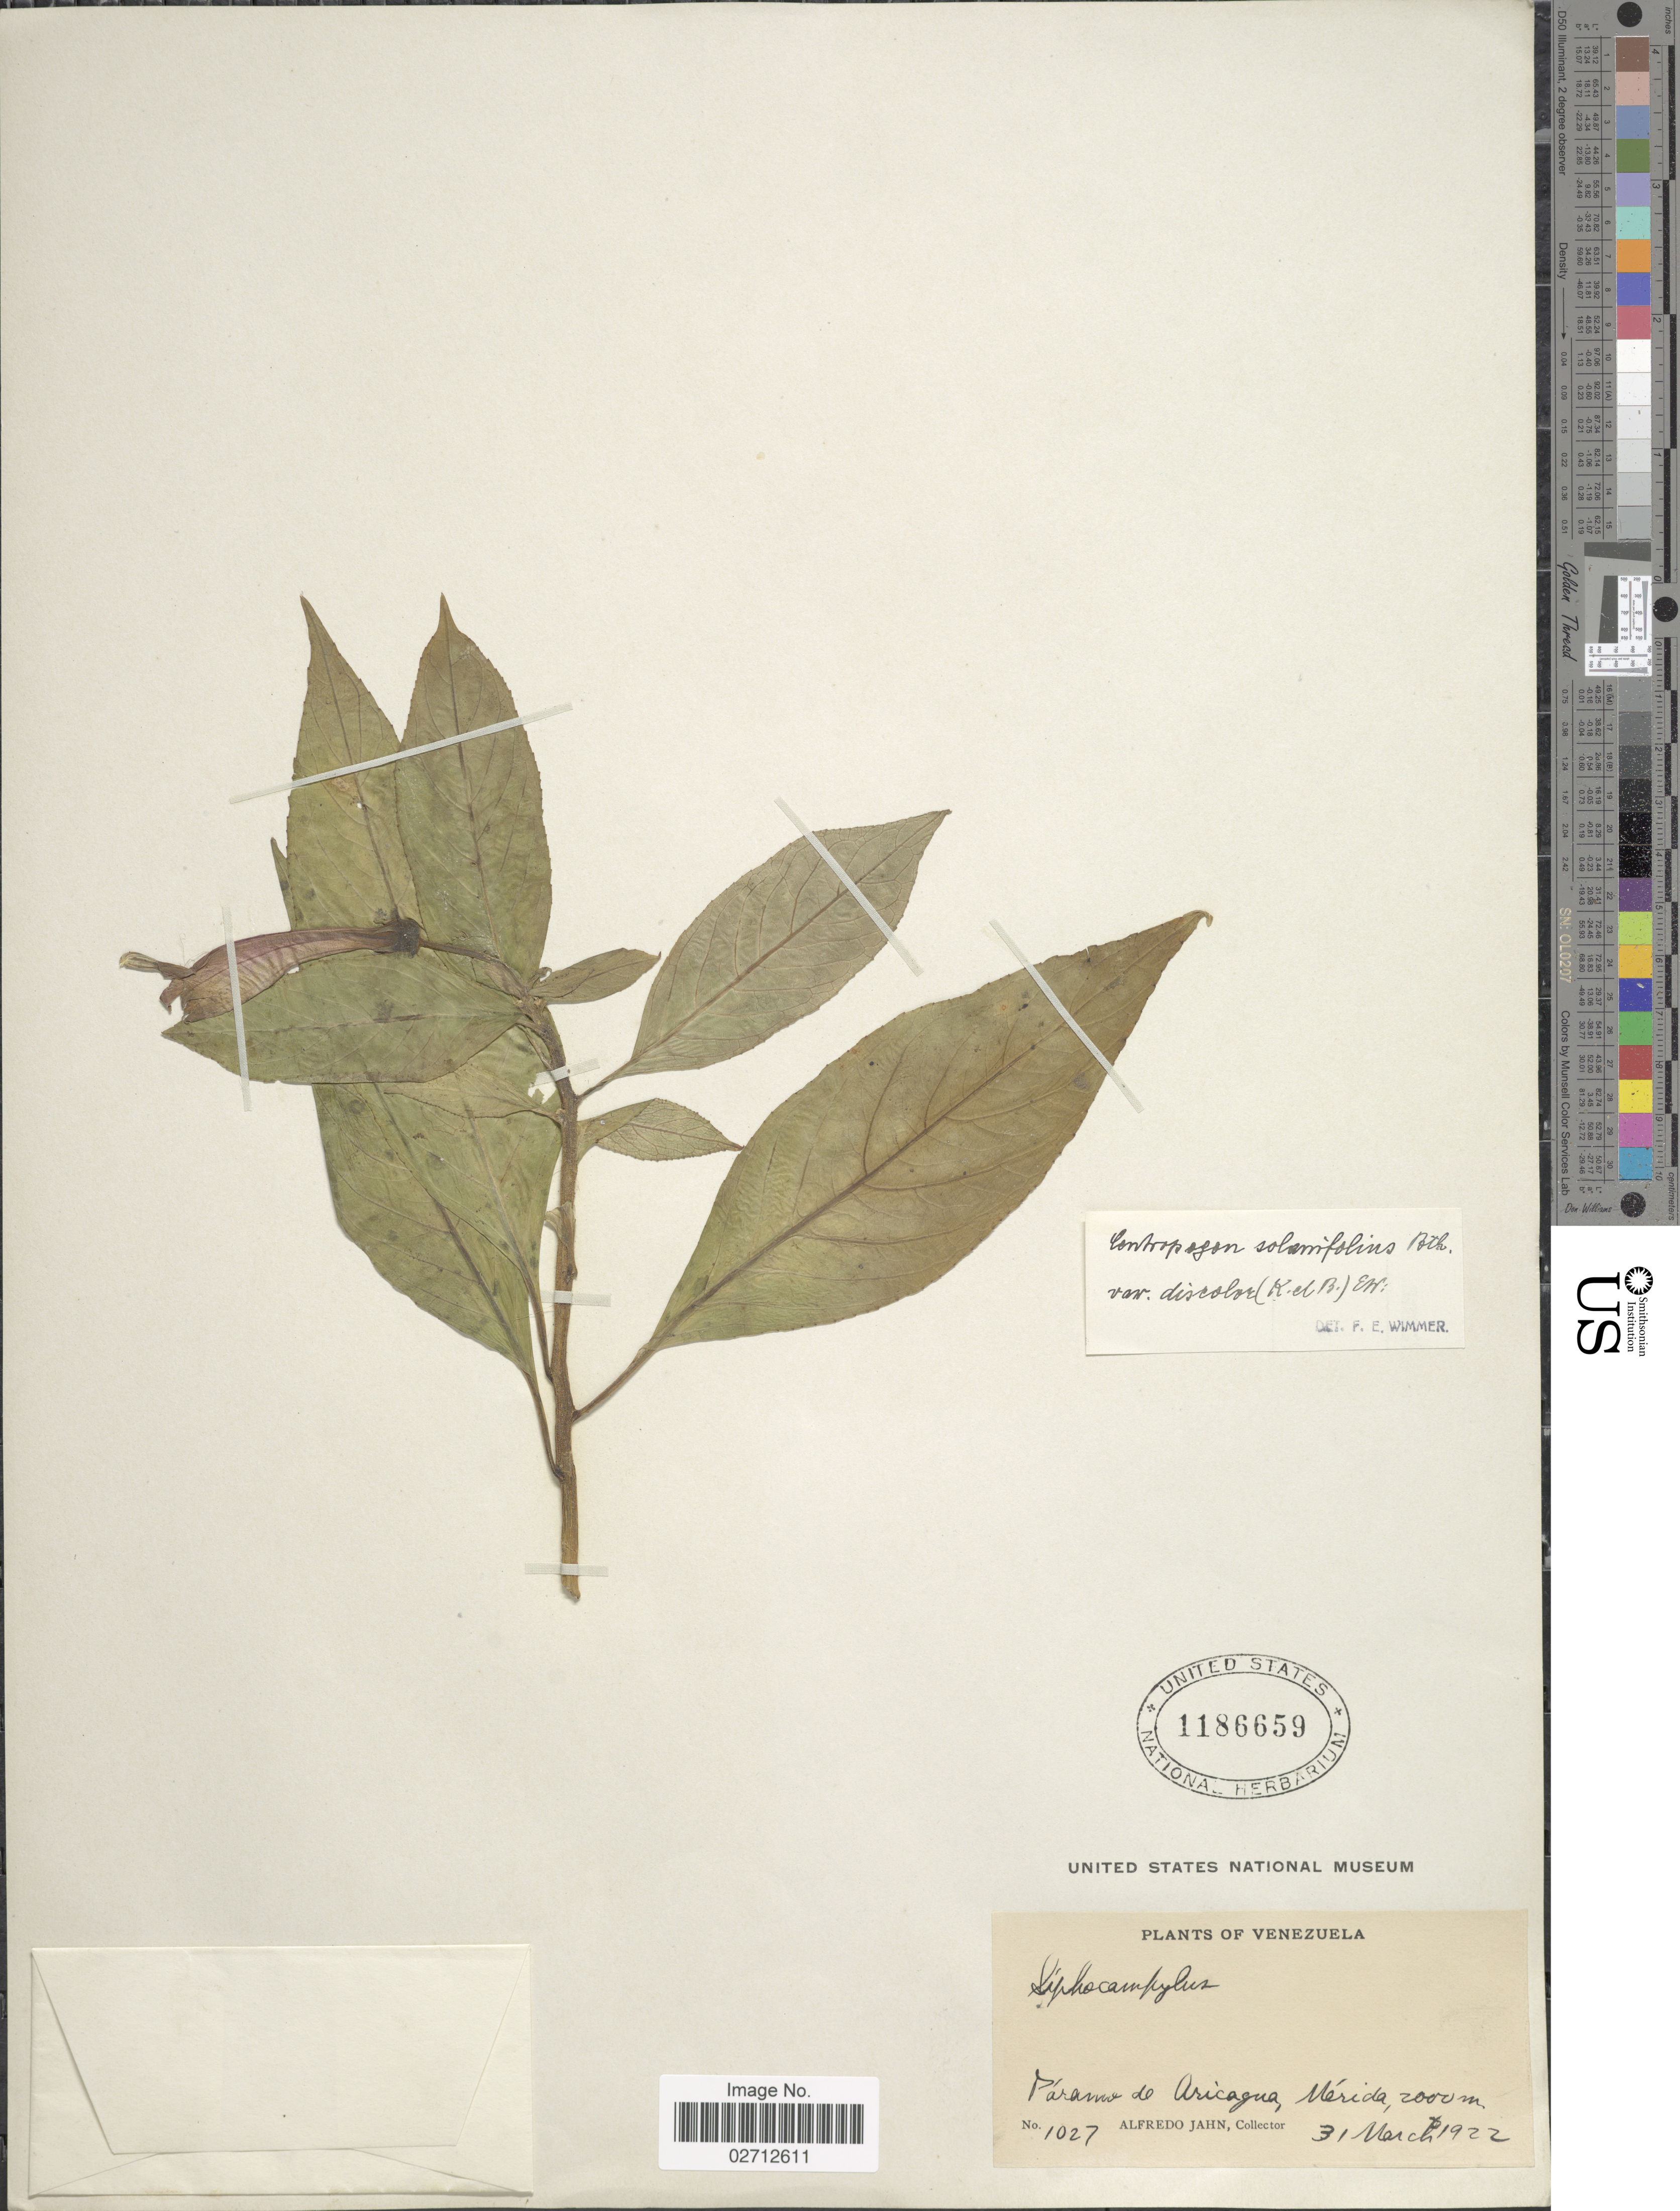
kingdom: Plantae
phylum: Tracheophyta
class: Magnoliopsida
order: Asterales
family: Campanulaceae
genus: Centropogon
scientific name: Centropogon solanifolius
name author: Benth.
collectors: A. Jahn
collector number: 1027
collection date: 1922-03-31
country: Venezuela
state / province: Mérida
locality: Páramo de Aricagua, Mérida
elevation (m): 2000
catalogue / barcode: US 1186659